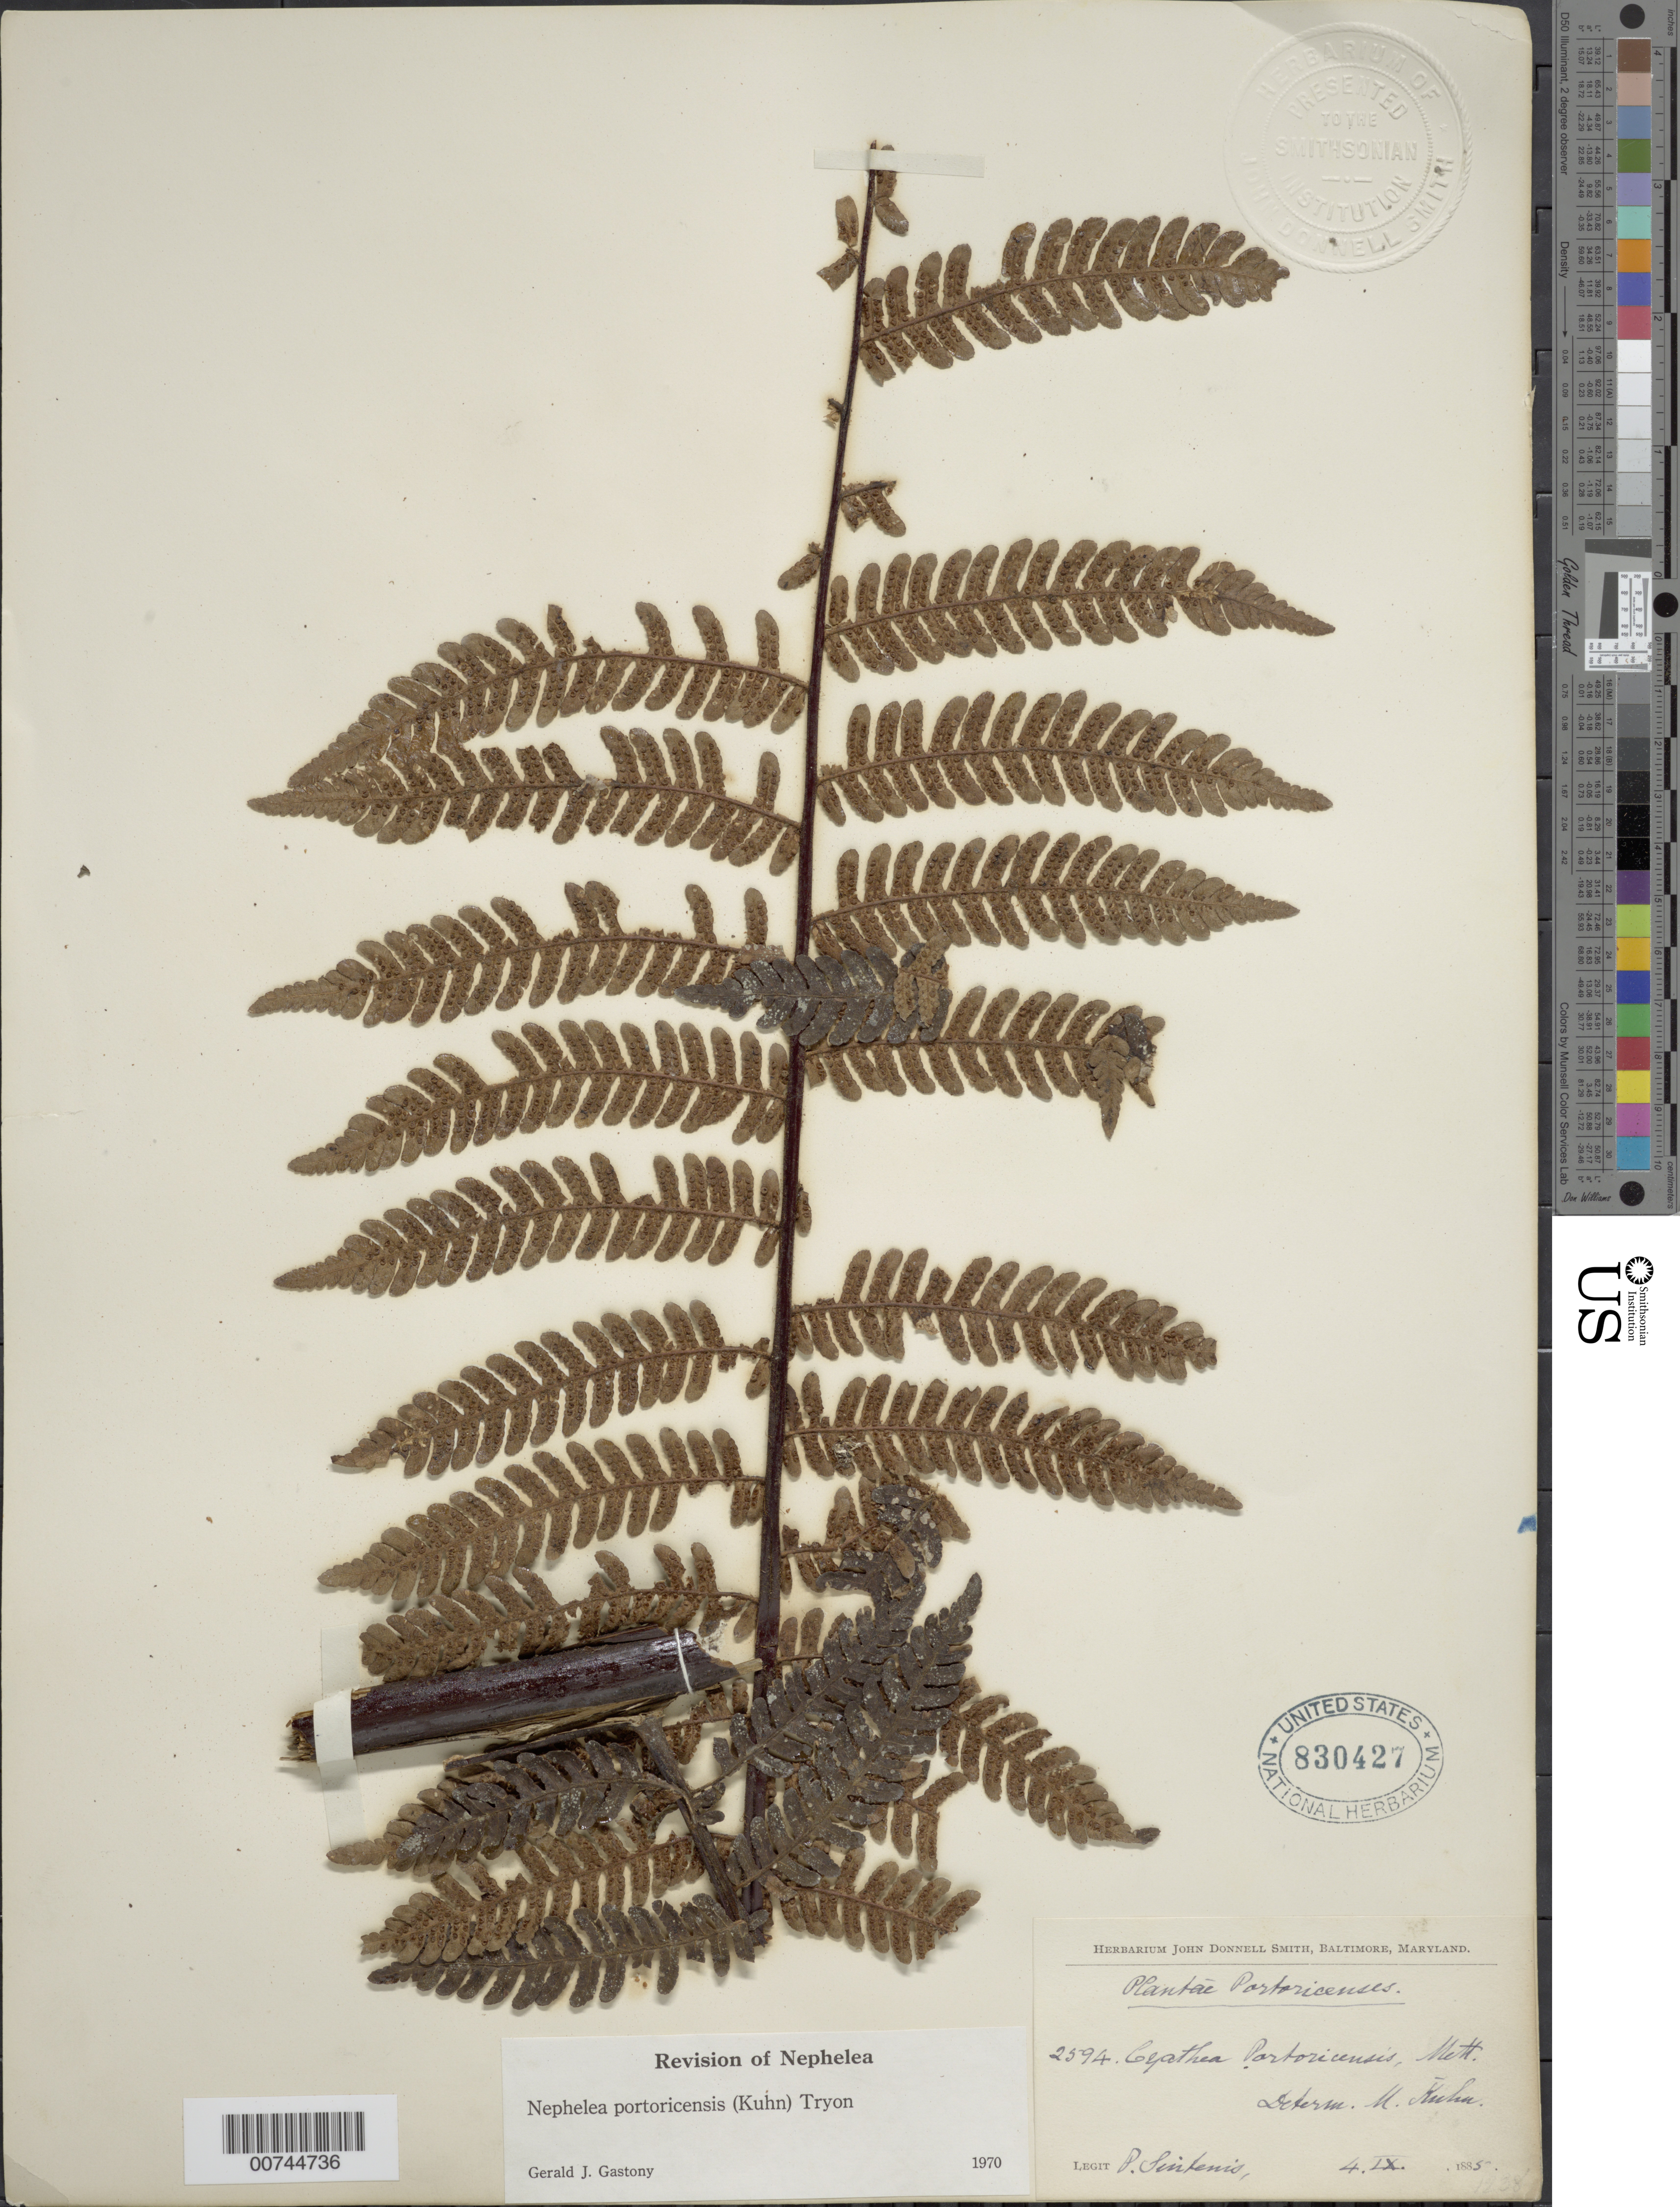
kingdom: Plantae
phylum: Tracheophyta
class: Polypodiopsida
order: Cyatheales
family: Cyatheaceae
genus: Alsophila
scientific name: Alsophila portoricensis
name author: (Spreng. ex Kuhn) D.S. Conant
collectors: P. Sintenis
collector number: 2594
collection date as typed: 04 Sep 1885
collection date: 1885-09-04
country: Puerto Rico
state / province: Yabucoa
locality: Sa. De Yabucoa, in sylva montis Cerro Gordo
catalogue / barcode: US 830427